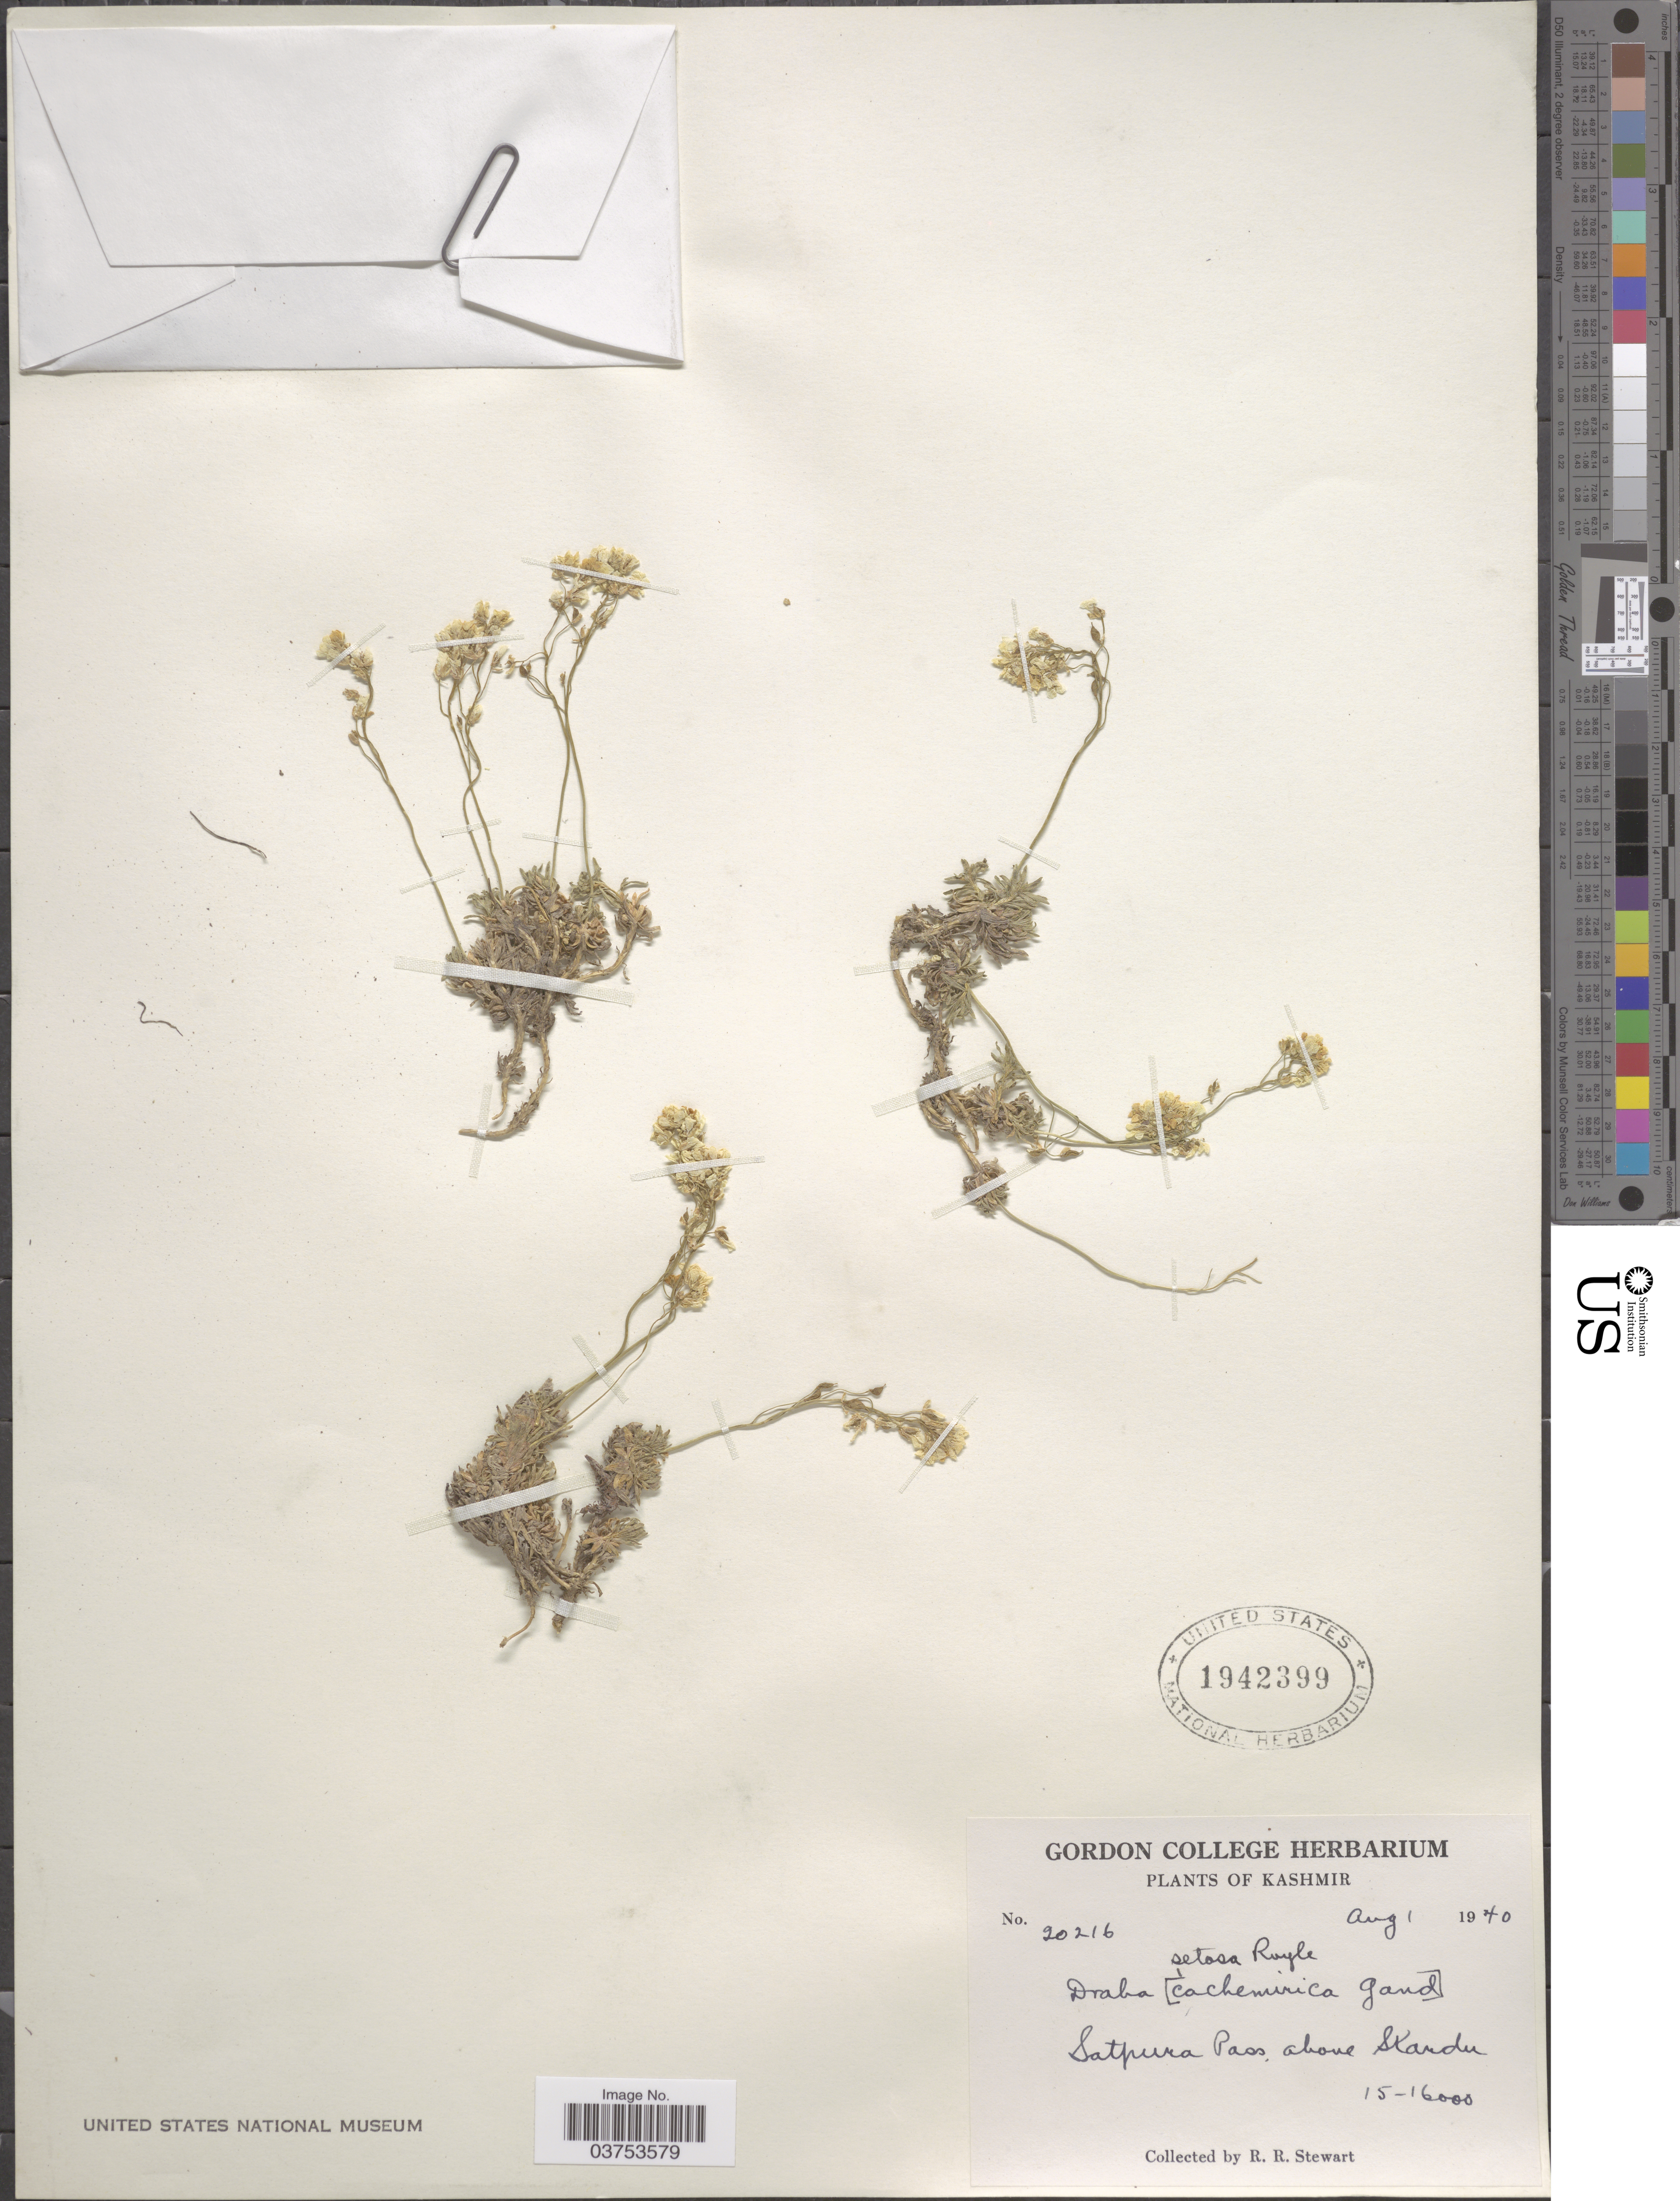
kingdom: Plantae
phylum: Tracheophyta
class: Magnoliopsida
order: Brassicales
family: Brassicaceae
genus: Draba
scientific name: Draba setosa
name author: Royle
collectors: R. Stewart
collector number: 20216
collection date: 1940-08-01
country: Pakistan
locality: Kashmir. Satpura Pass, above Skardu.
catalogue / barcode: US 1942399